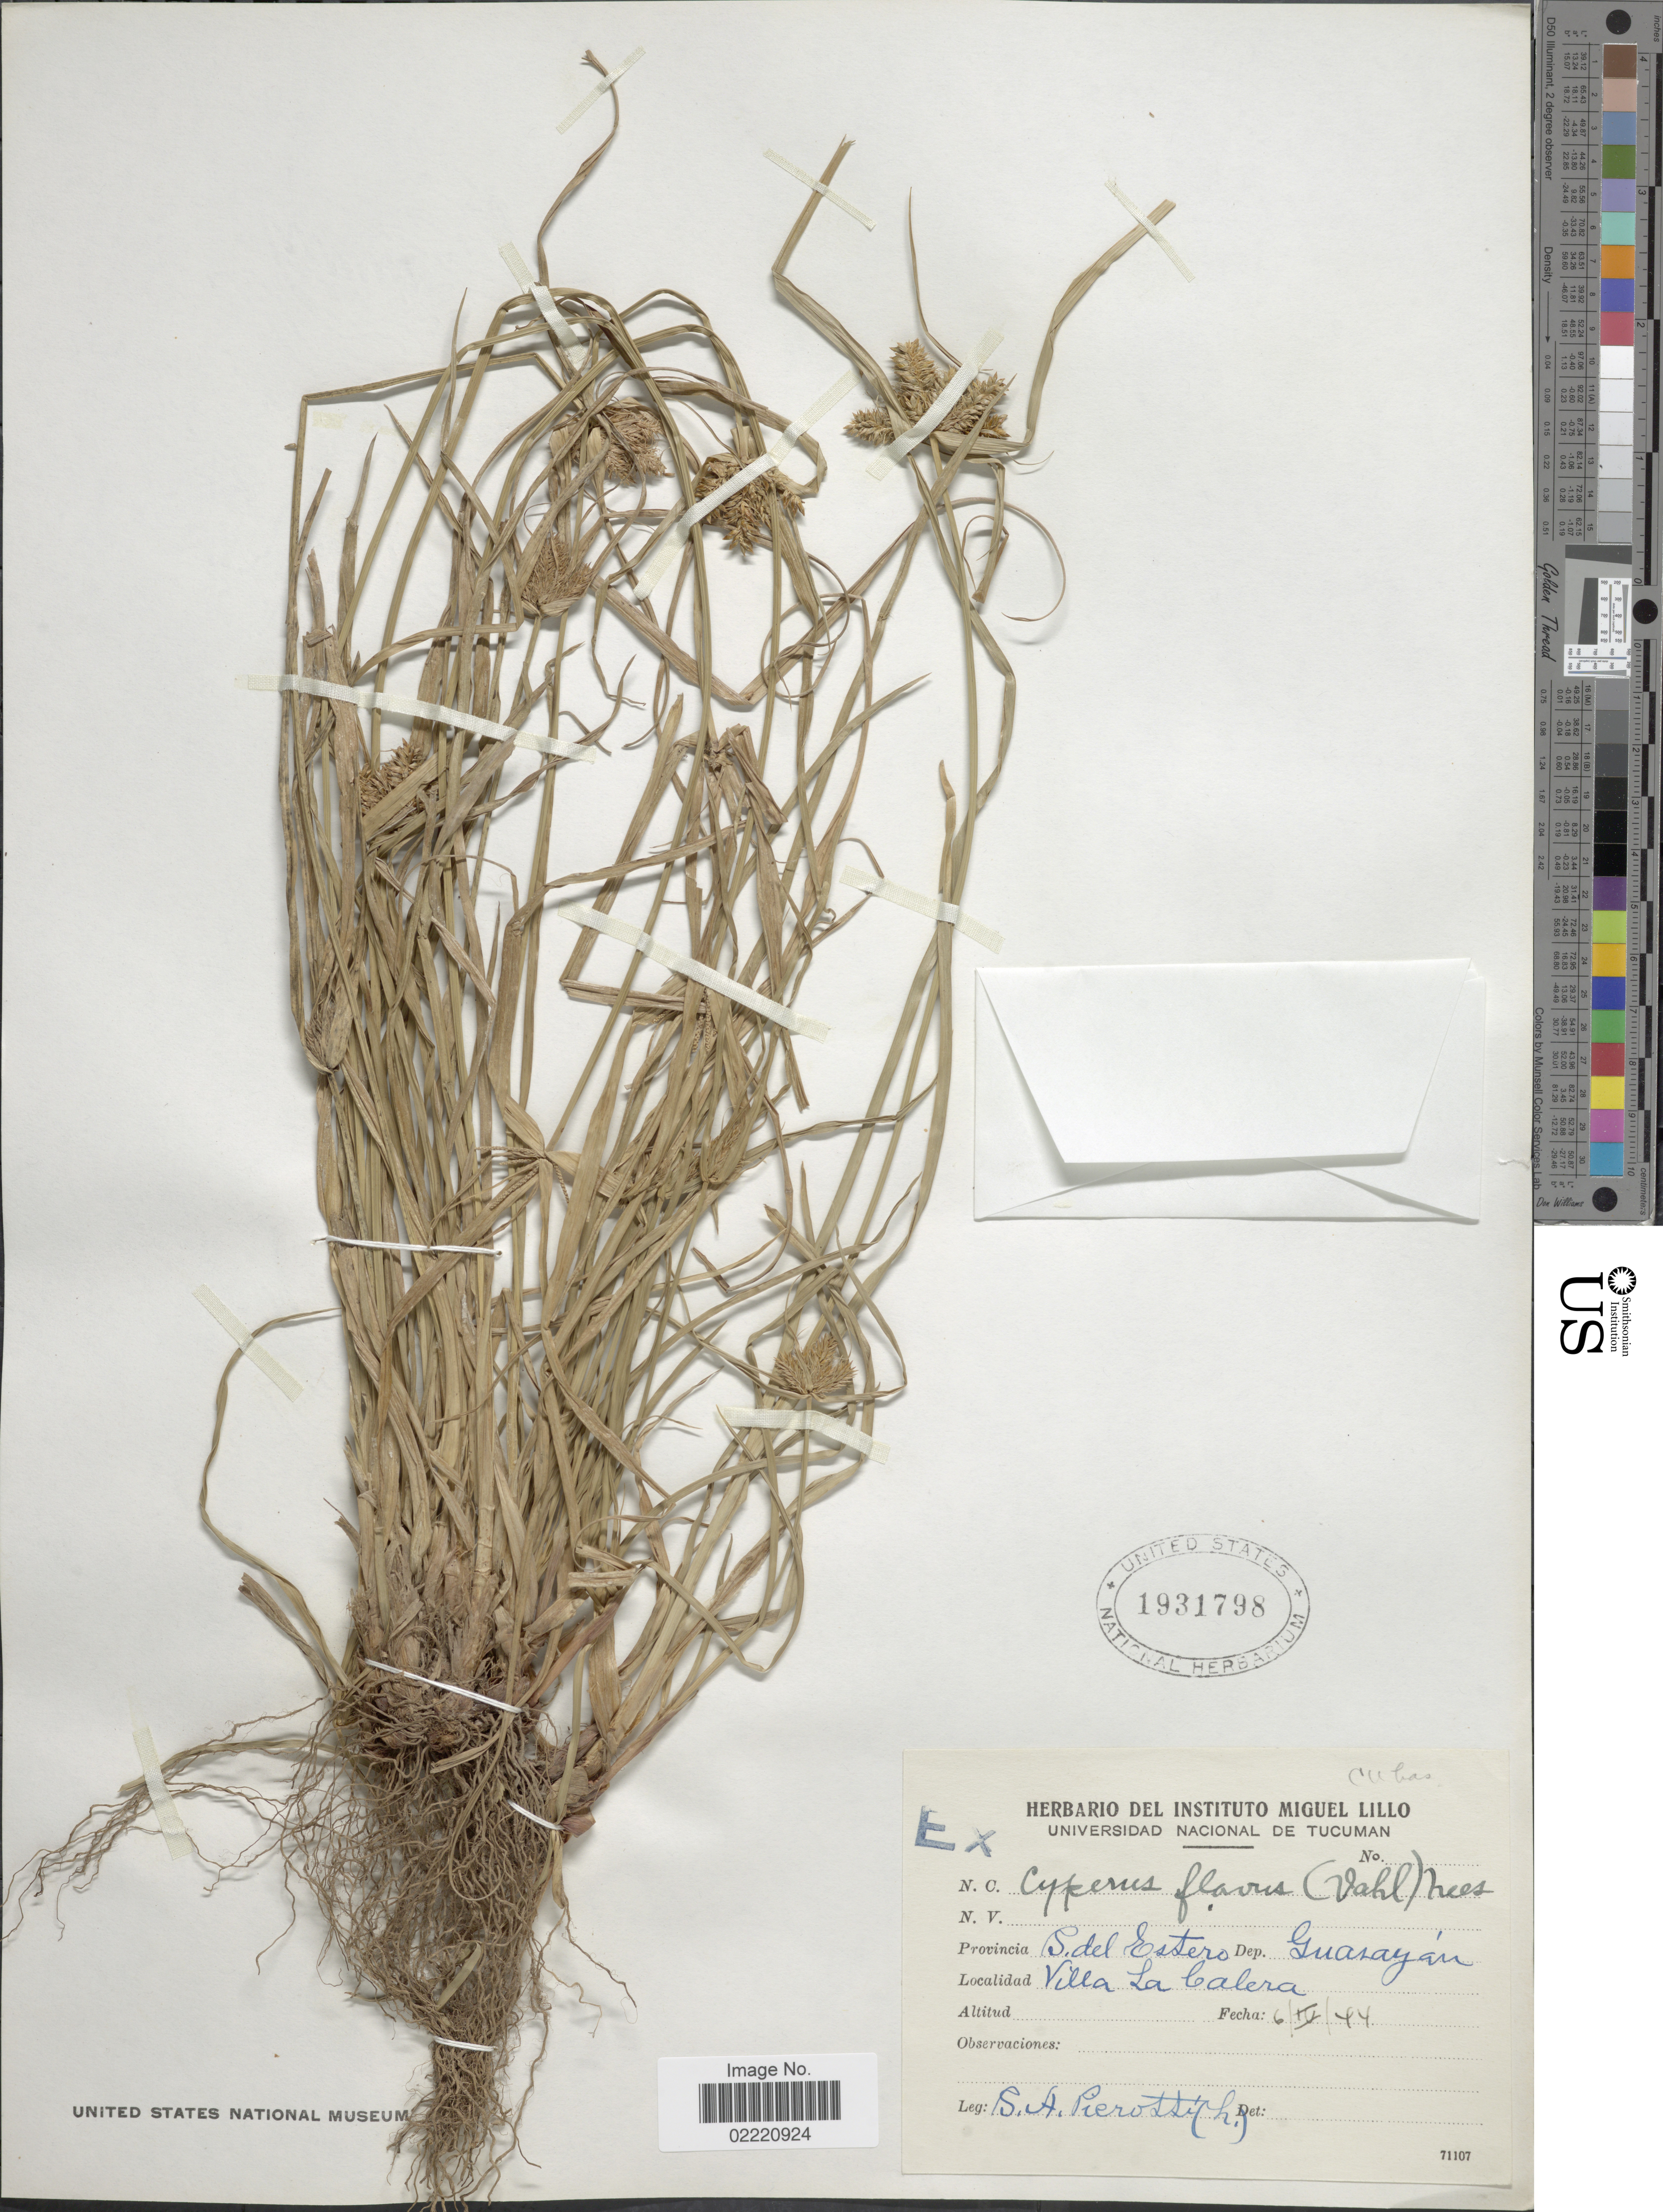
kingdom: Plantae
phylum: Tracheophyta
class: Liliopsida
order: Poales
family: Cyperaceae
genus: Cyperus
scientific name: Cyperus aggregatus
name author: (Willd.) Endl.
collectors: S. A. Pierotti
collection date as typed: Transcribed d/m/y: 6/4/44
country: Argentina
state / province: Santiago del Estero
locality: Dep. Guasayan, Villa La Calera.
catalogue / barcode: US 1931798